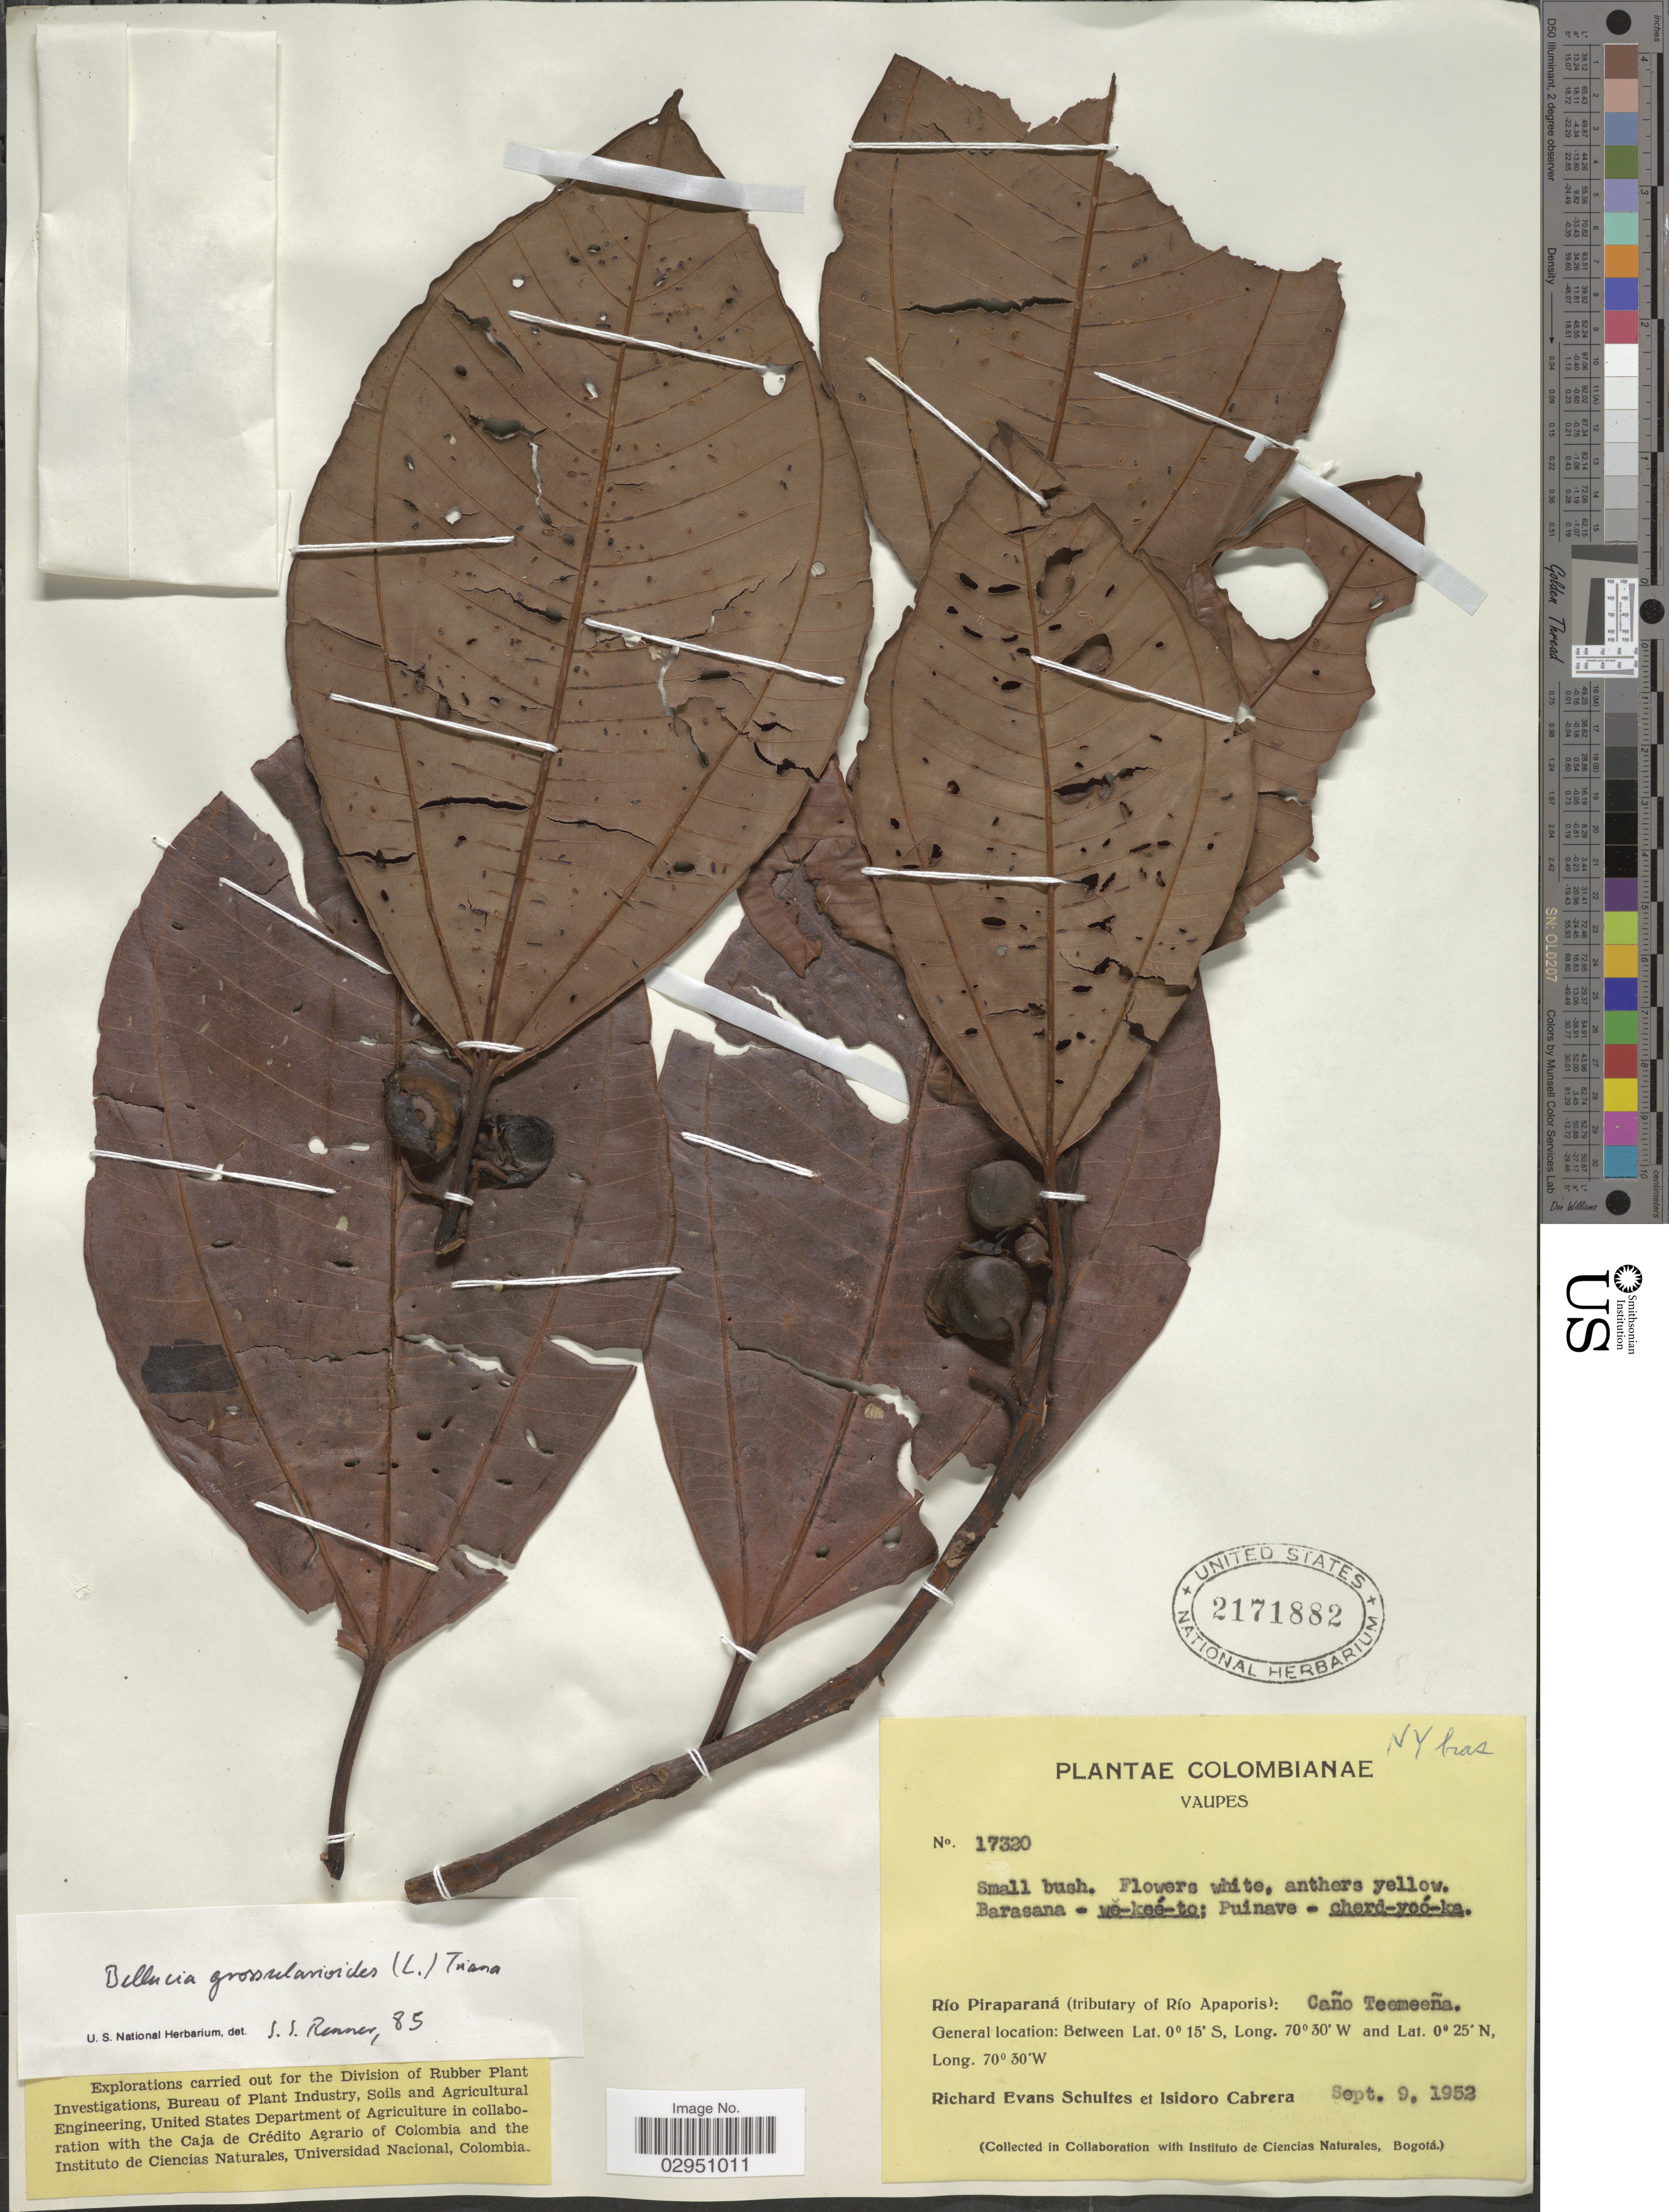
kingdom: Plantae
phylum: Tracheophyta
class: Magnoliopsida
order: Myrtales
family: Melastomataceae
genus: Bellucia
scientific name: Bellucia grossularioides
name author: (L.) Triana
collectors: R. E. Schultes & I. Cabrera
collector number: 17320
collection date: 1952-09-09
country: Colombia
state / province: Vaupés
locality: Río Piraparaná (tributary of Río Apaporis): Caño Teemeeña.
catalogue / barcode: US 2171882